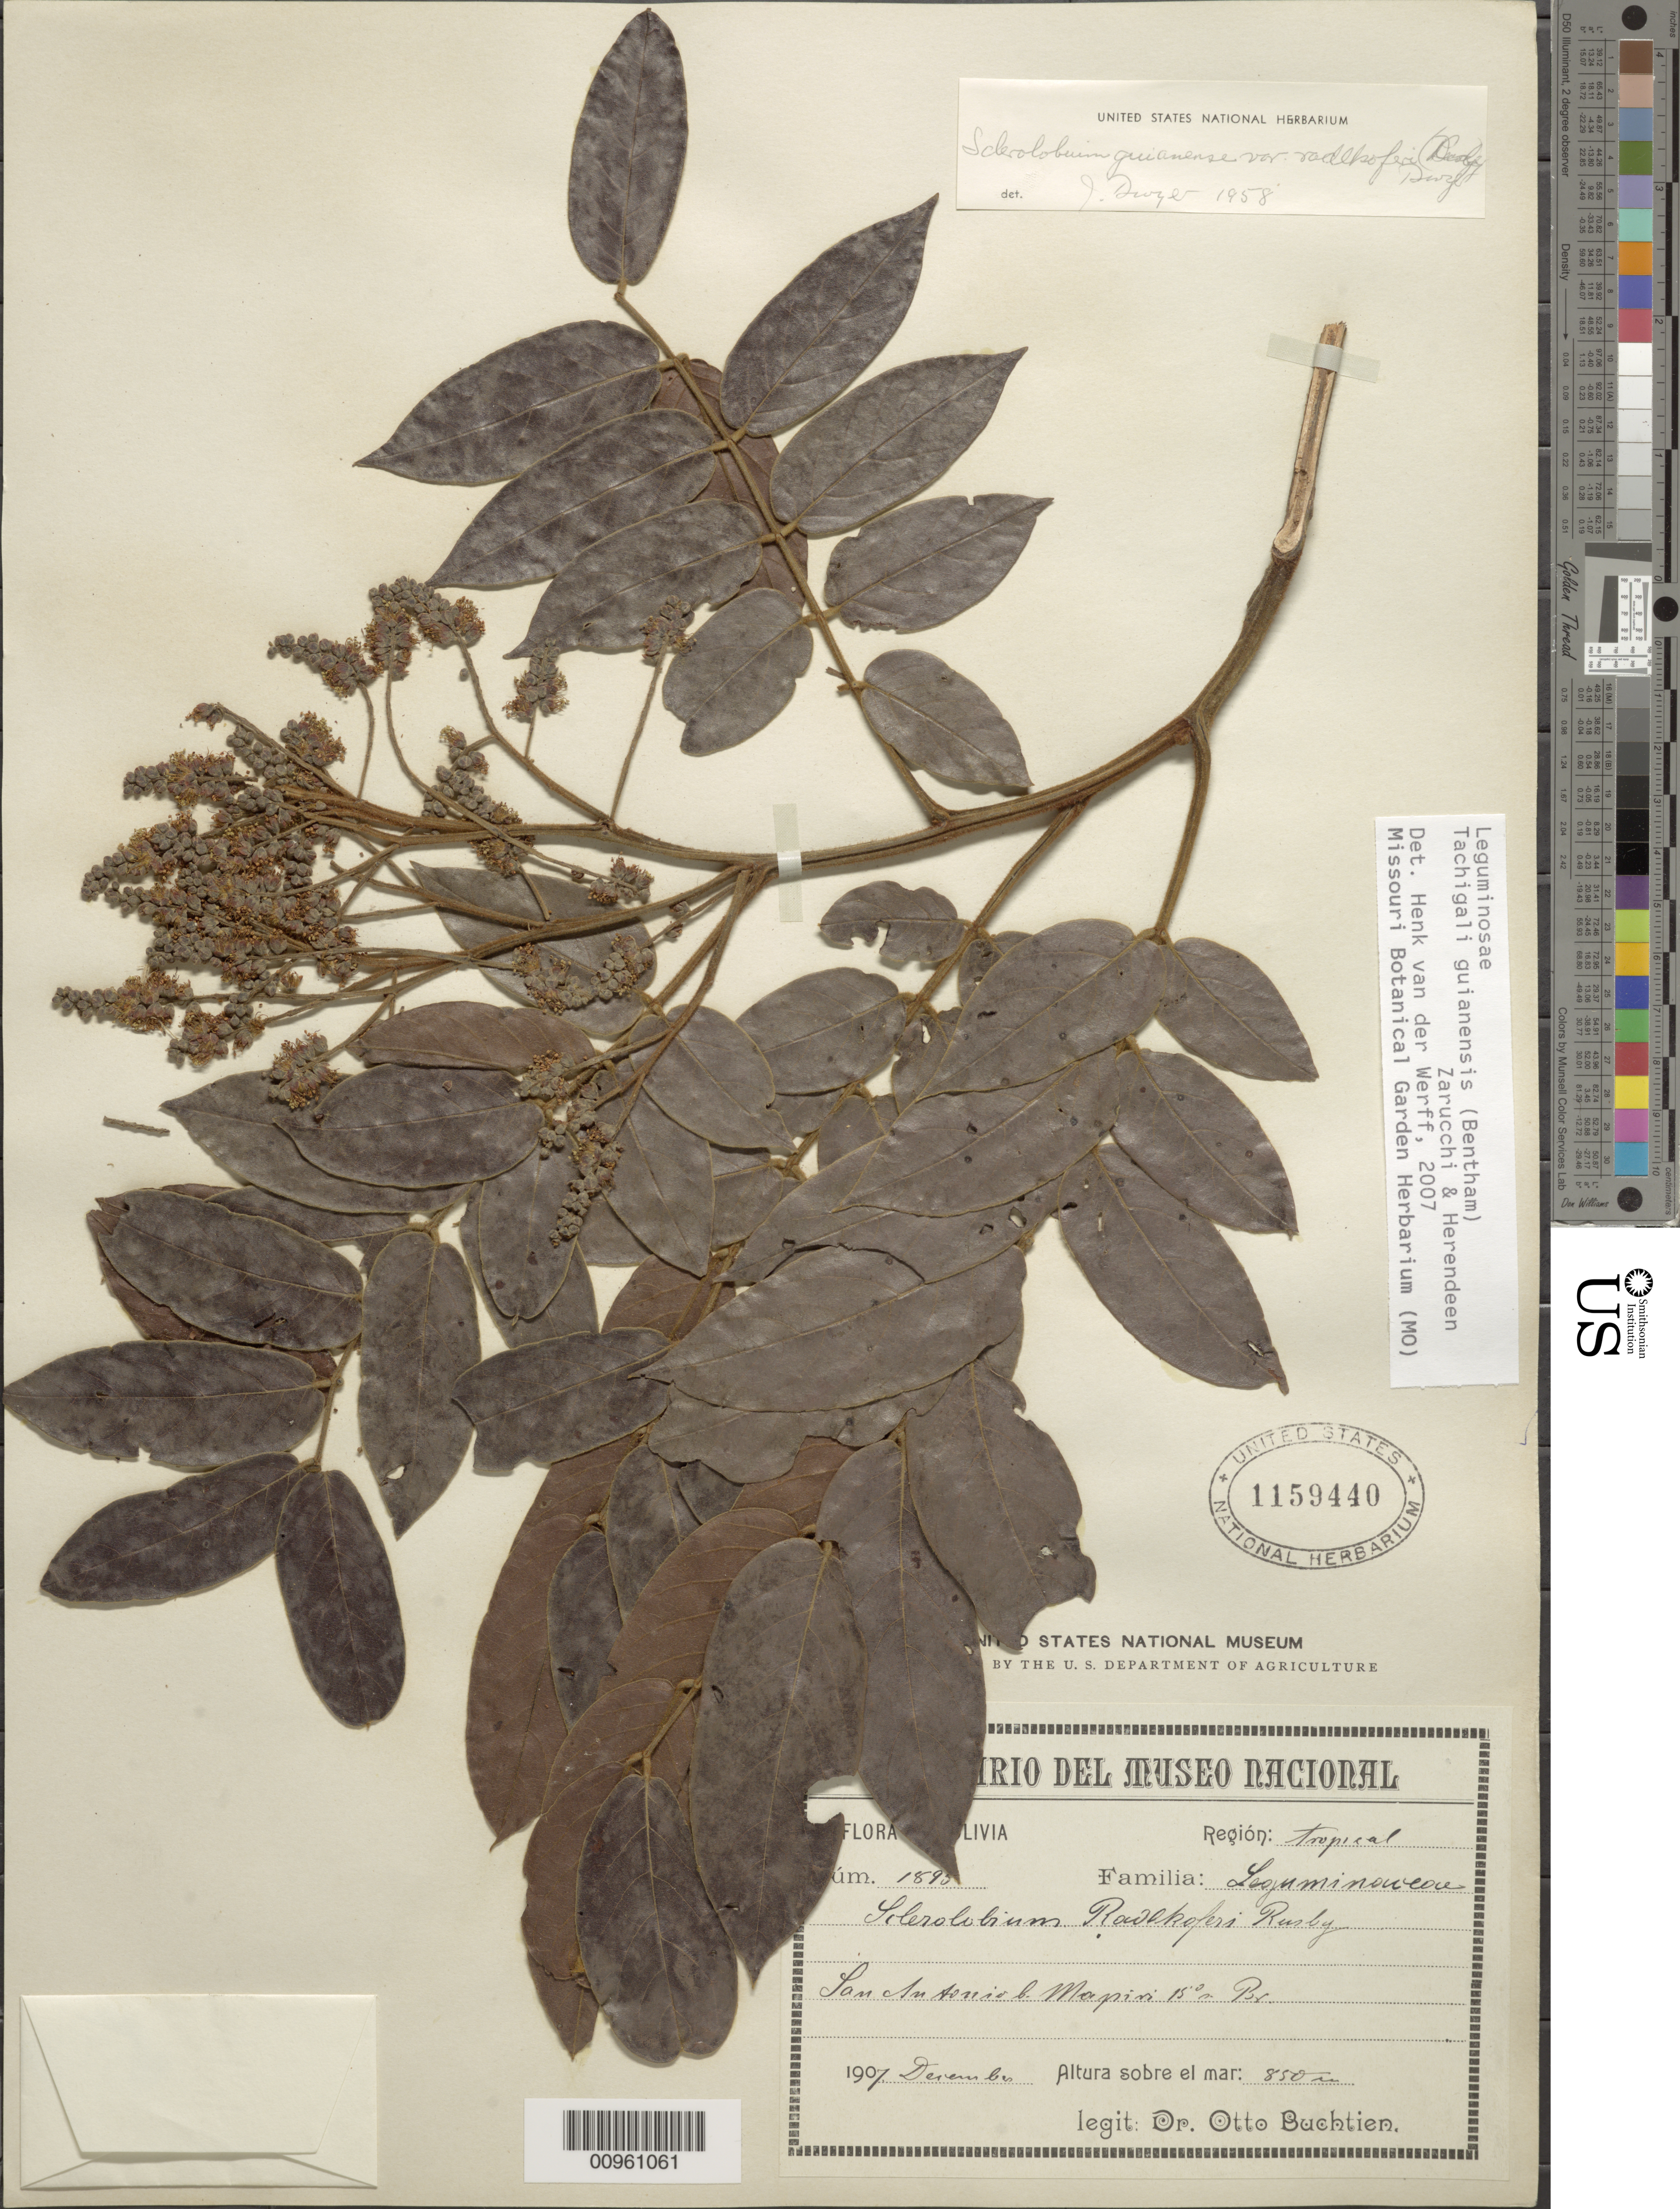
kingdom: Plantae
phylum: Tracheophyta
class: Magnoliopsida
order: Fabales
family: Fabaceae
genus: Tachigali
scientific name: Tachigali guianensis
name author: (Benth.) Zarucchi & Herend.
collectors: O. Buchtien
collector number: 1895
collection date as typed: Dec 1907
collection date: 1907-12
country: Bolivia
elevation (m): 850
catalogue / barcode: US 1159440